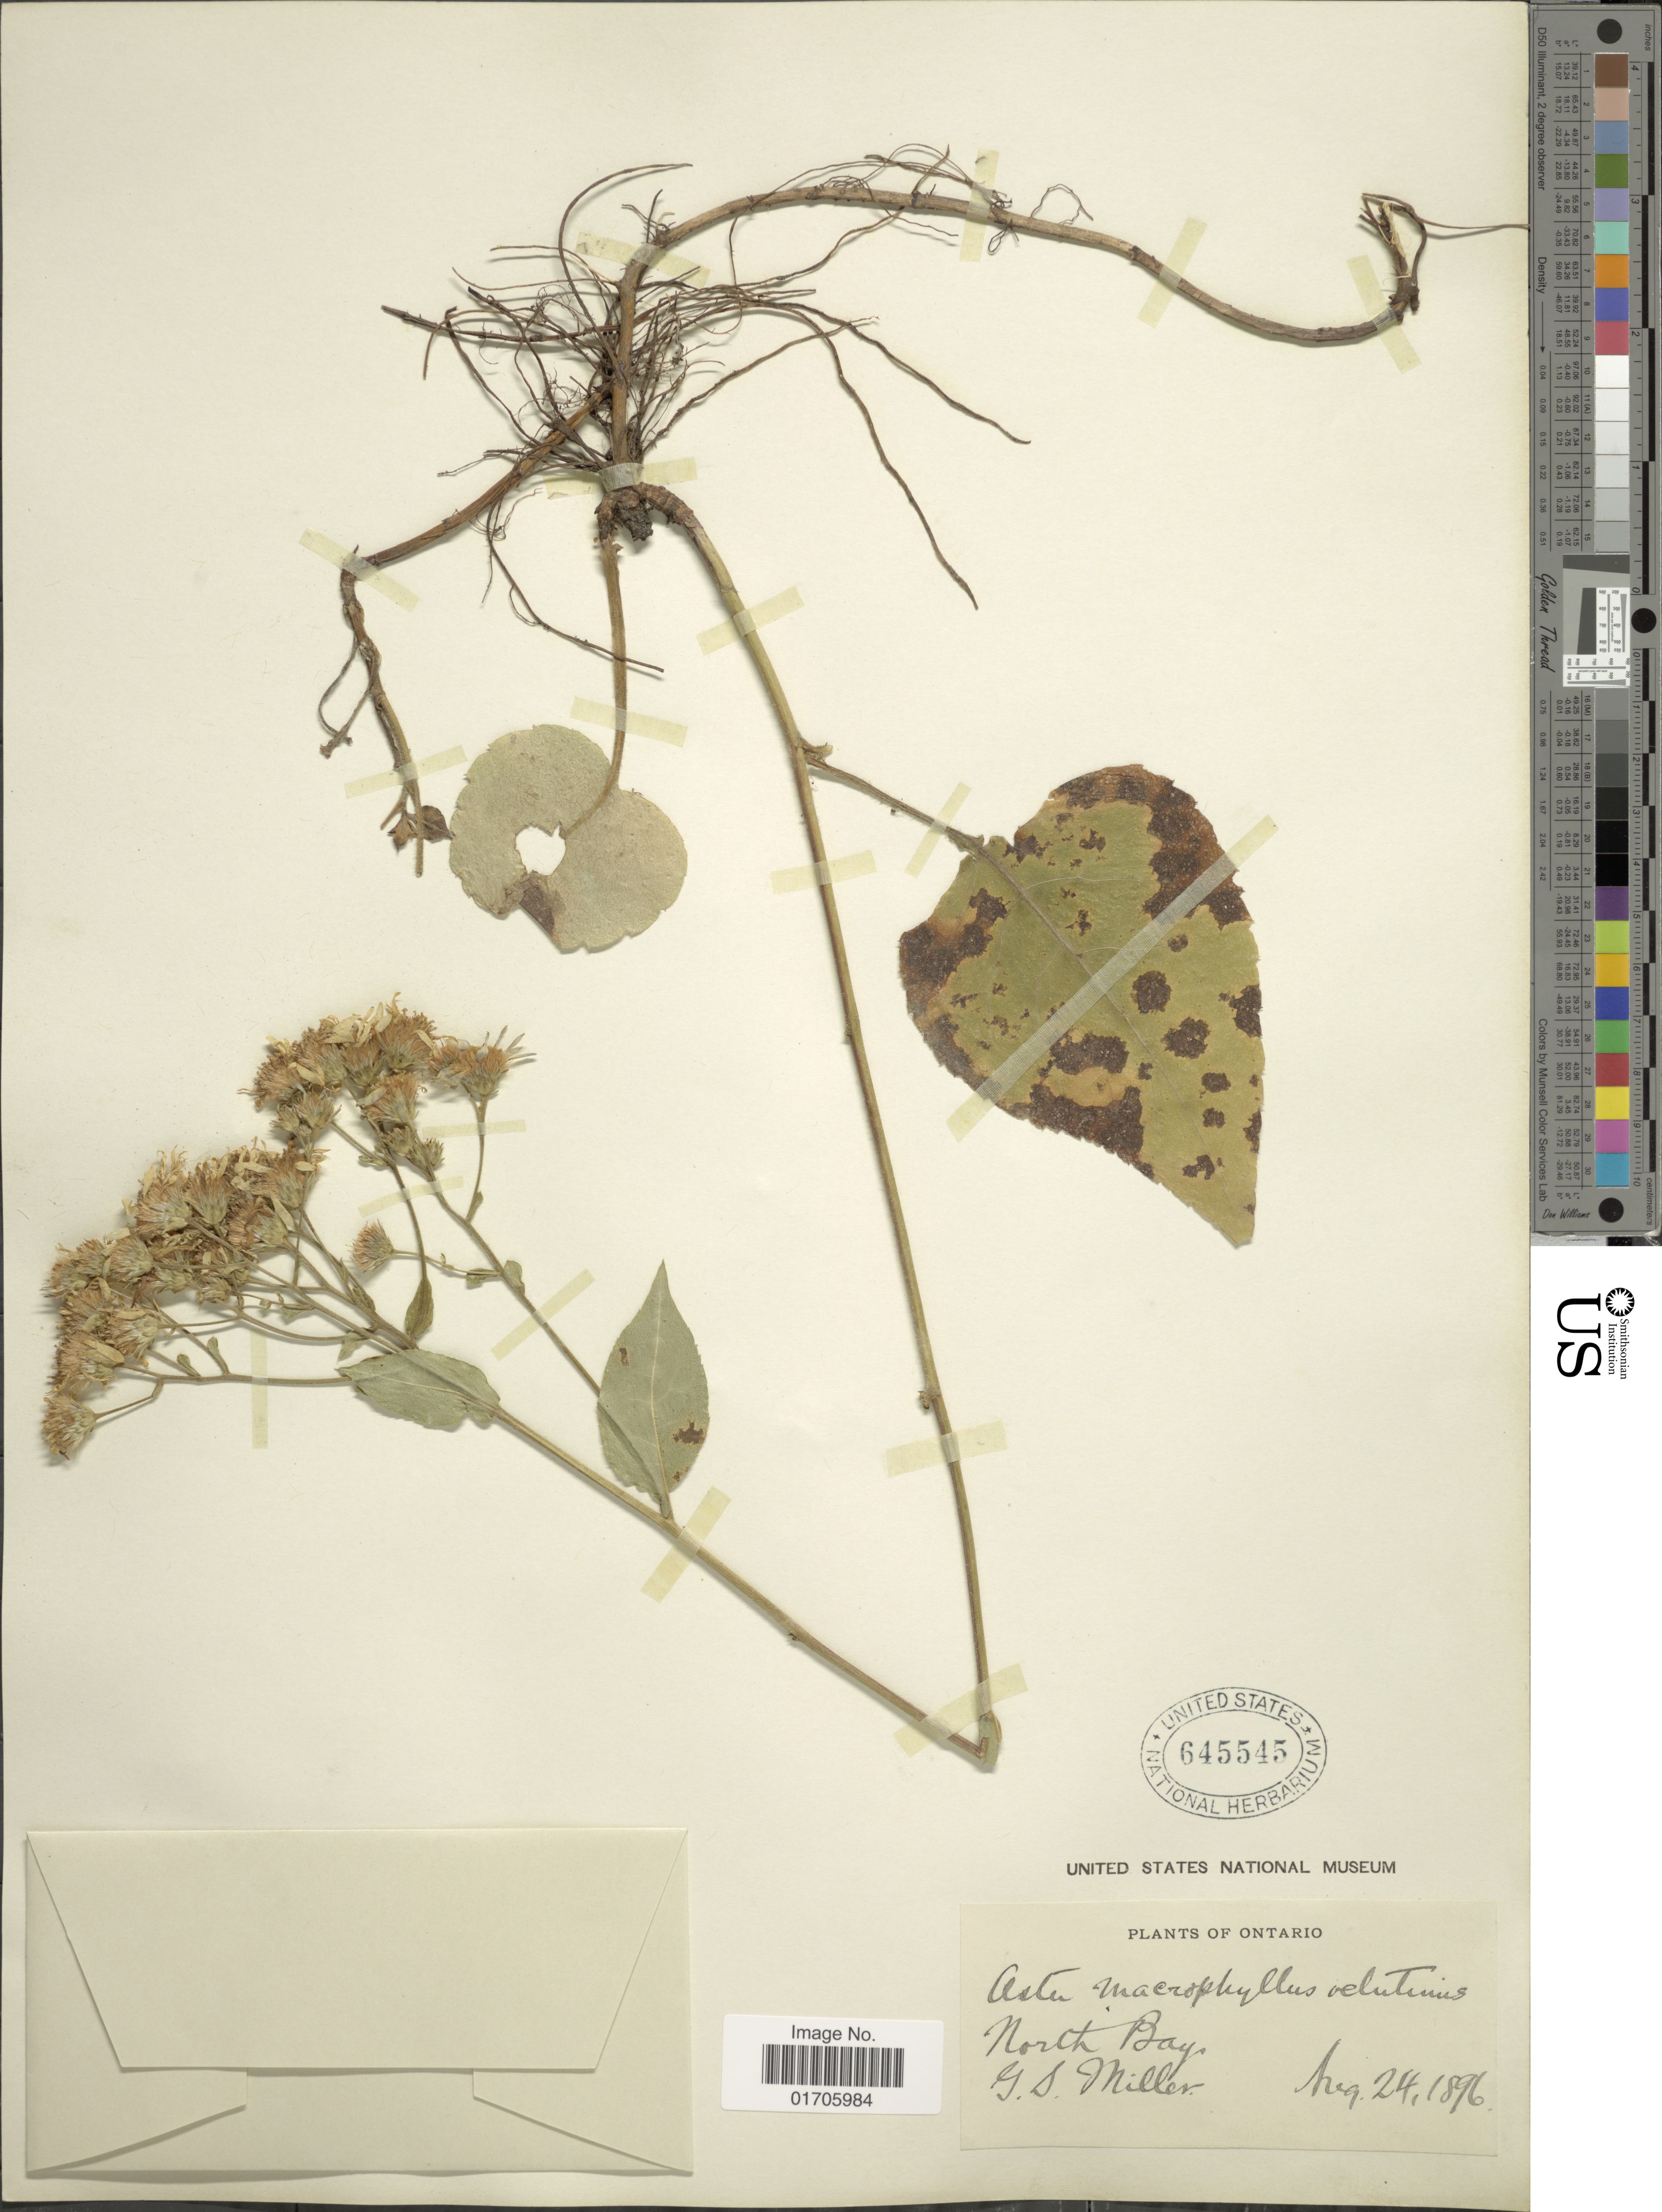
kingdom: Plantae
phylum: Tracheophyta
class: Magnoliopsida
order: Asterales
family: Asteraceae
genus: Eurybia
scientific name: Eurybia sp.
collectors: G. S. Miller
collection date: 1896-08-24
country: Canada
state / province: Ontario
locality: Ontario. North Bay.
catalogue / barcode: US 645545